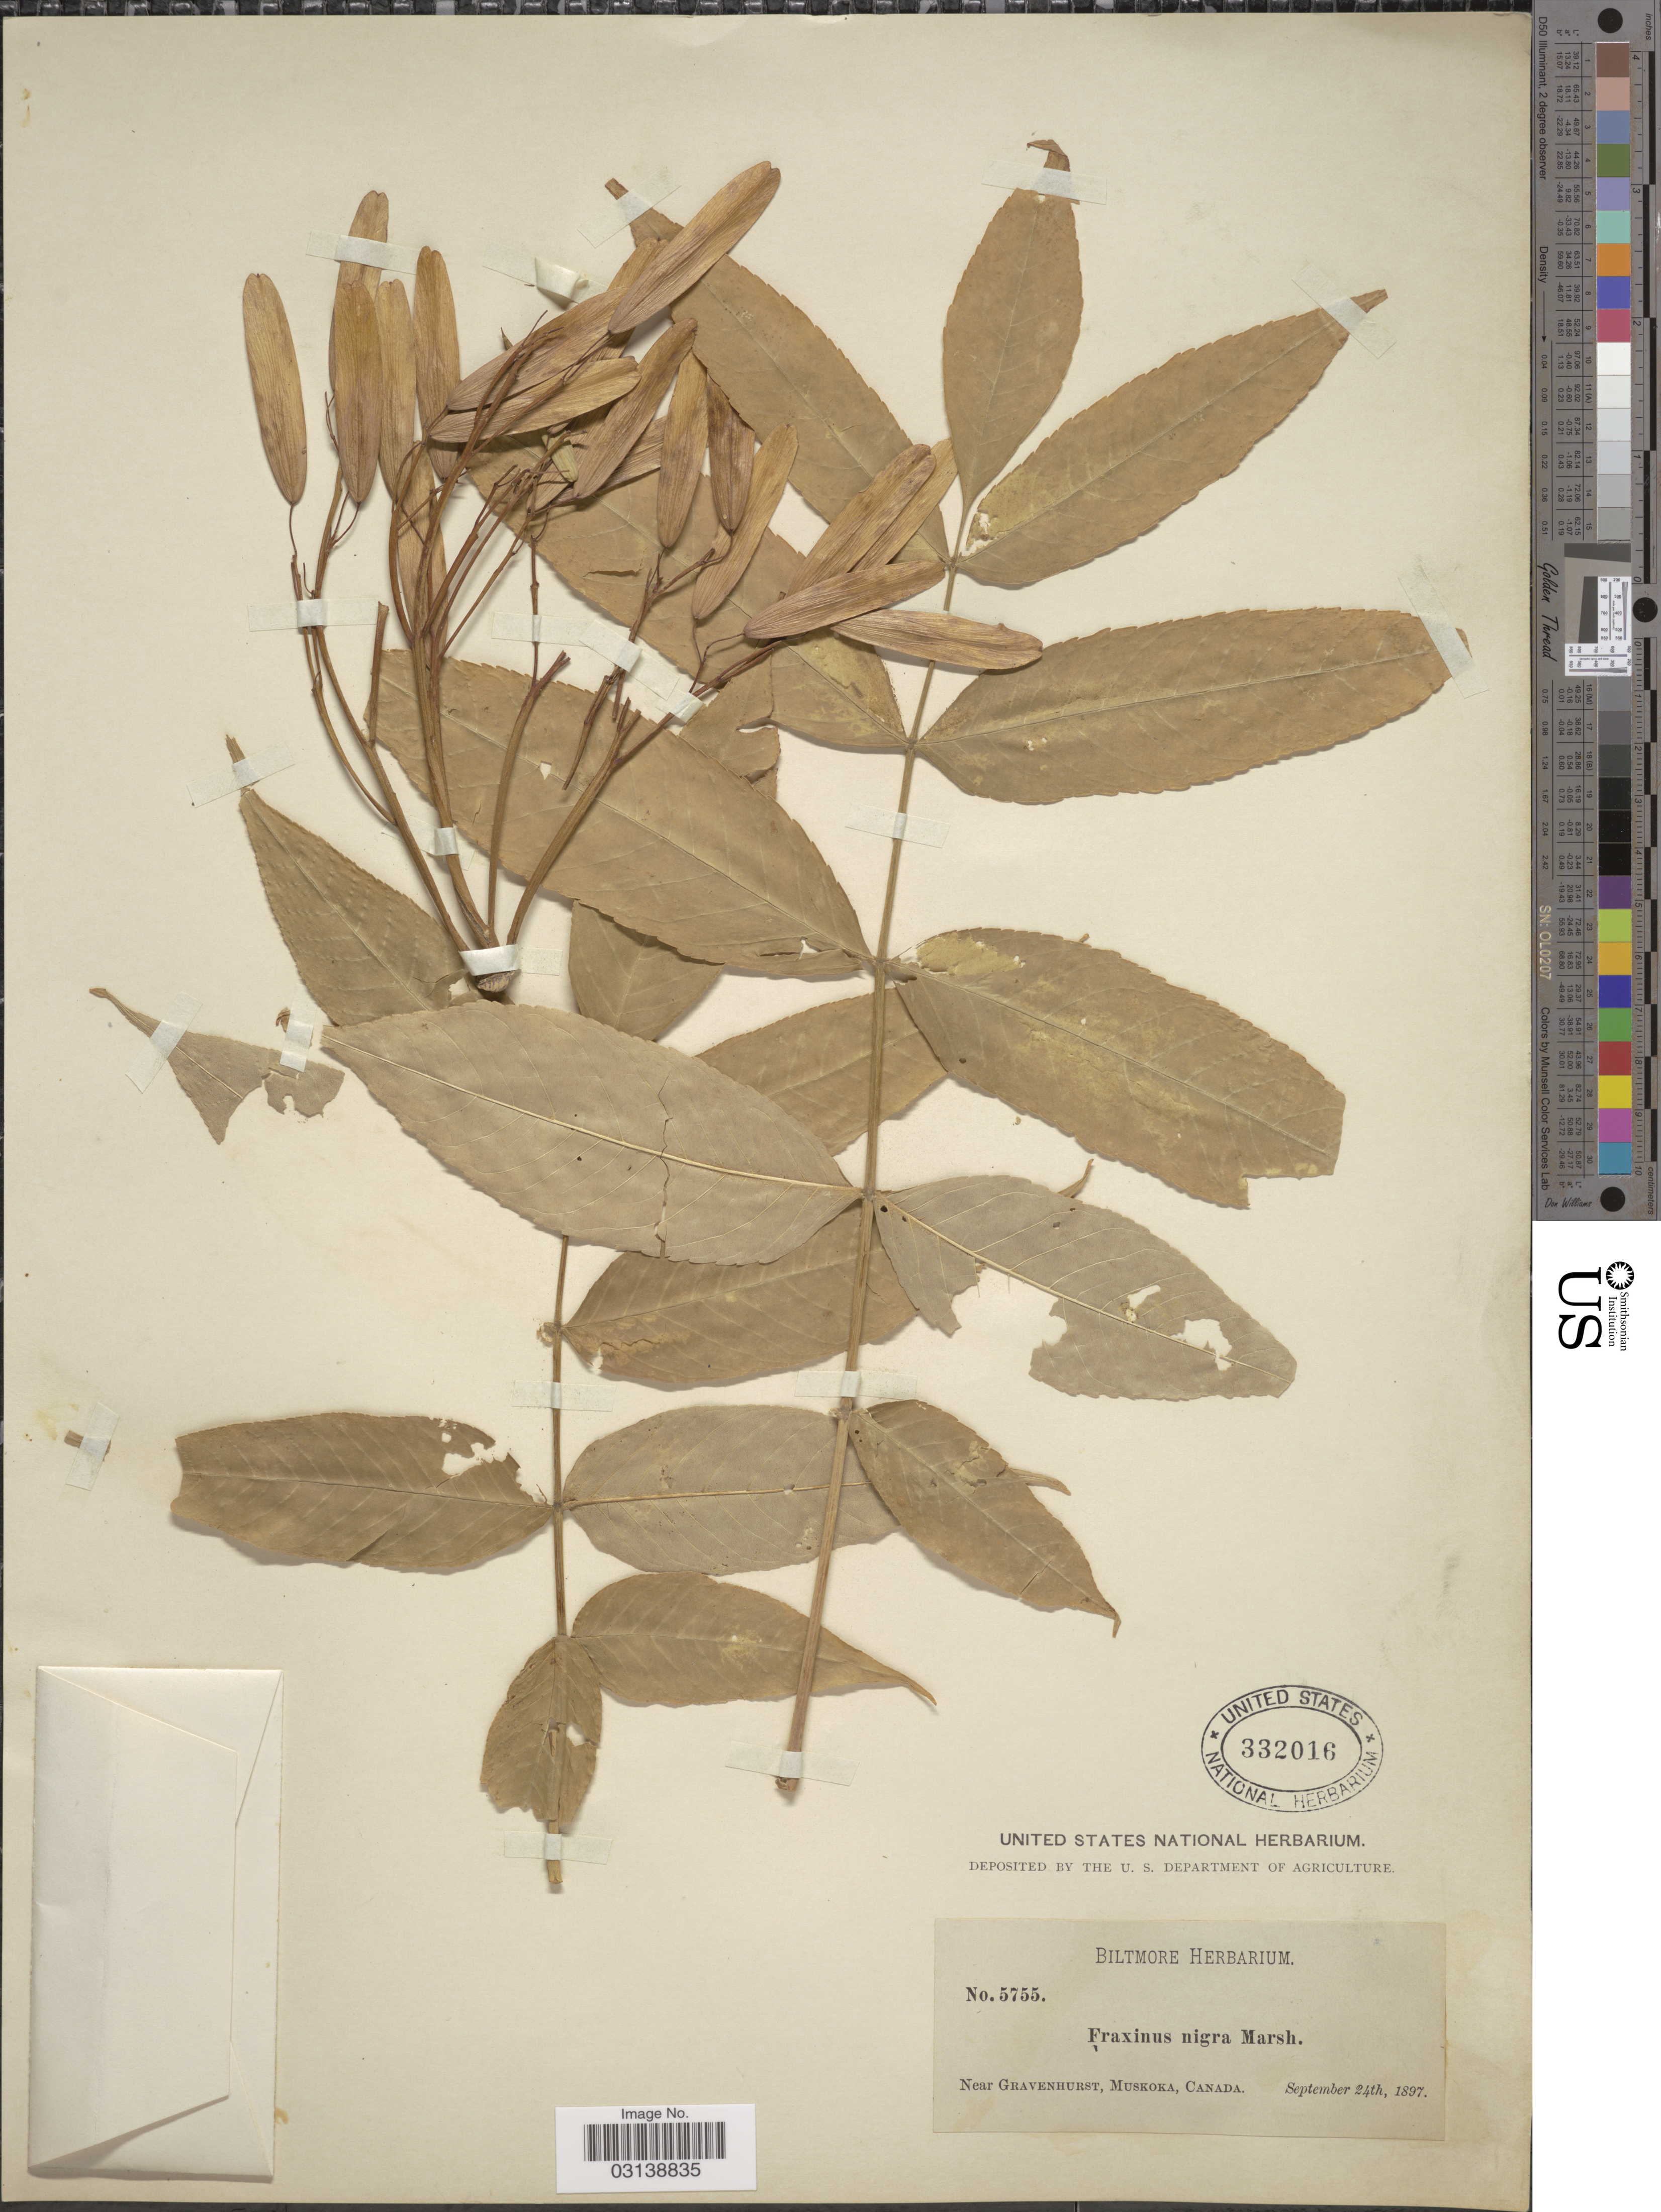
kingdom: Plantae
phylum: Tracheophyta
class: Magnoliopsida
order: Lamiales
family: Oleaceae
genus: Fraxinus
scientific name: Fraxinus nigra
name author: Marshall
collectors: ex herb. Biltmore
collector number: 5755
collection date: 1897-09-24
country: Canada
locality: Near Gravenhurst, Muskoka.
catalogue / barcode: US 332016